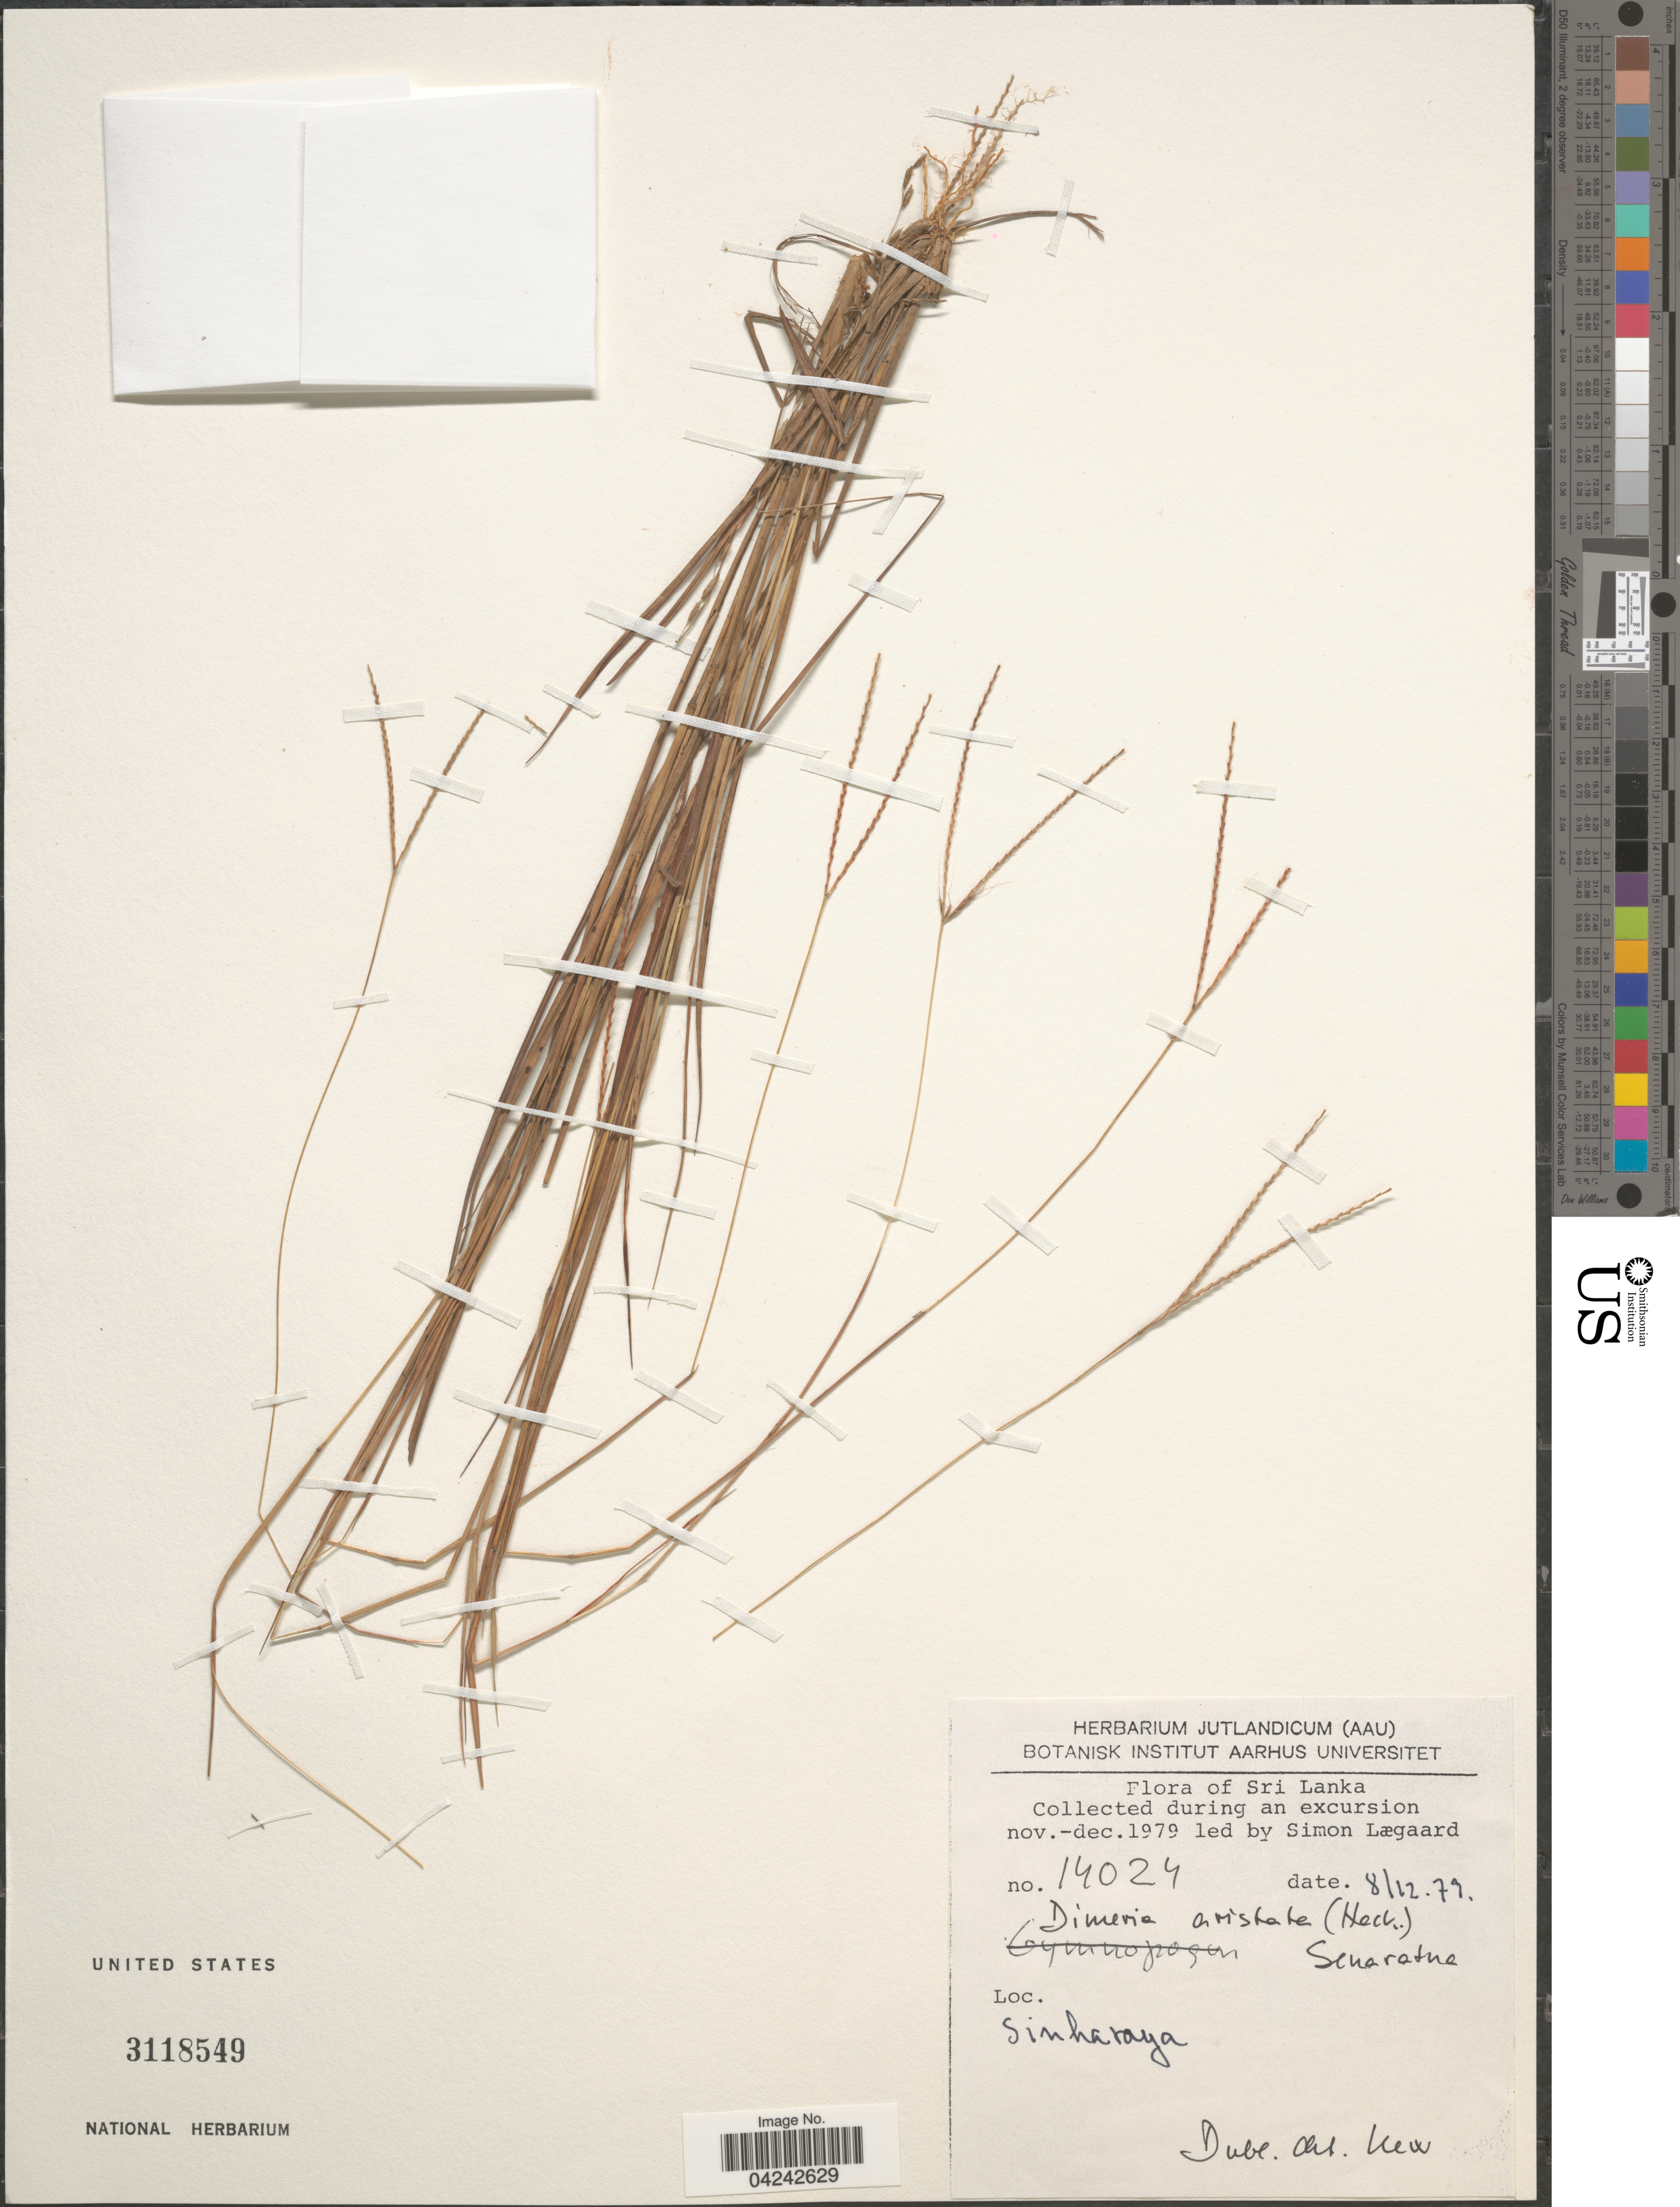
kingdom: Plantae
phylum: Tracheophyta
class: Liliopsida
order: Poales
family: Poaceae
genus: Dimeria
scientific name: Dimeria avenacea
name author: (Retz.) C.E.C. Fisch.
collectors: S. Lægaard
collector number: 14024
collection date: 1979-12-08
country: Sri Lanka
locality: Excursion nov. -dec. 1979. Sinharaya.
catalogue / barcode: US 3118549